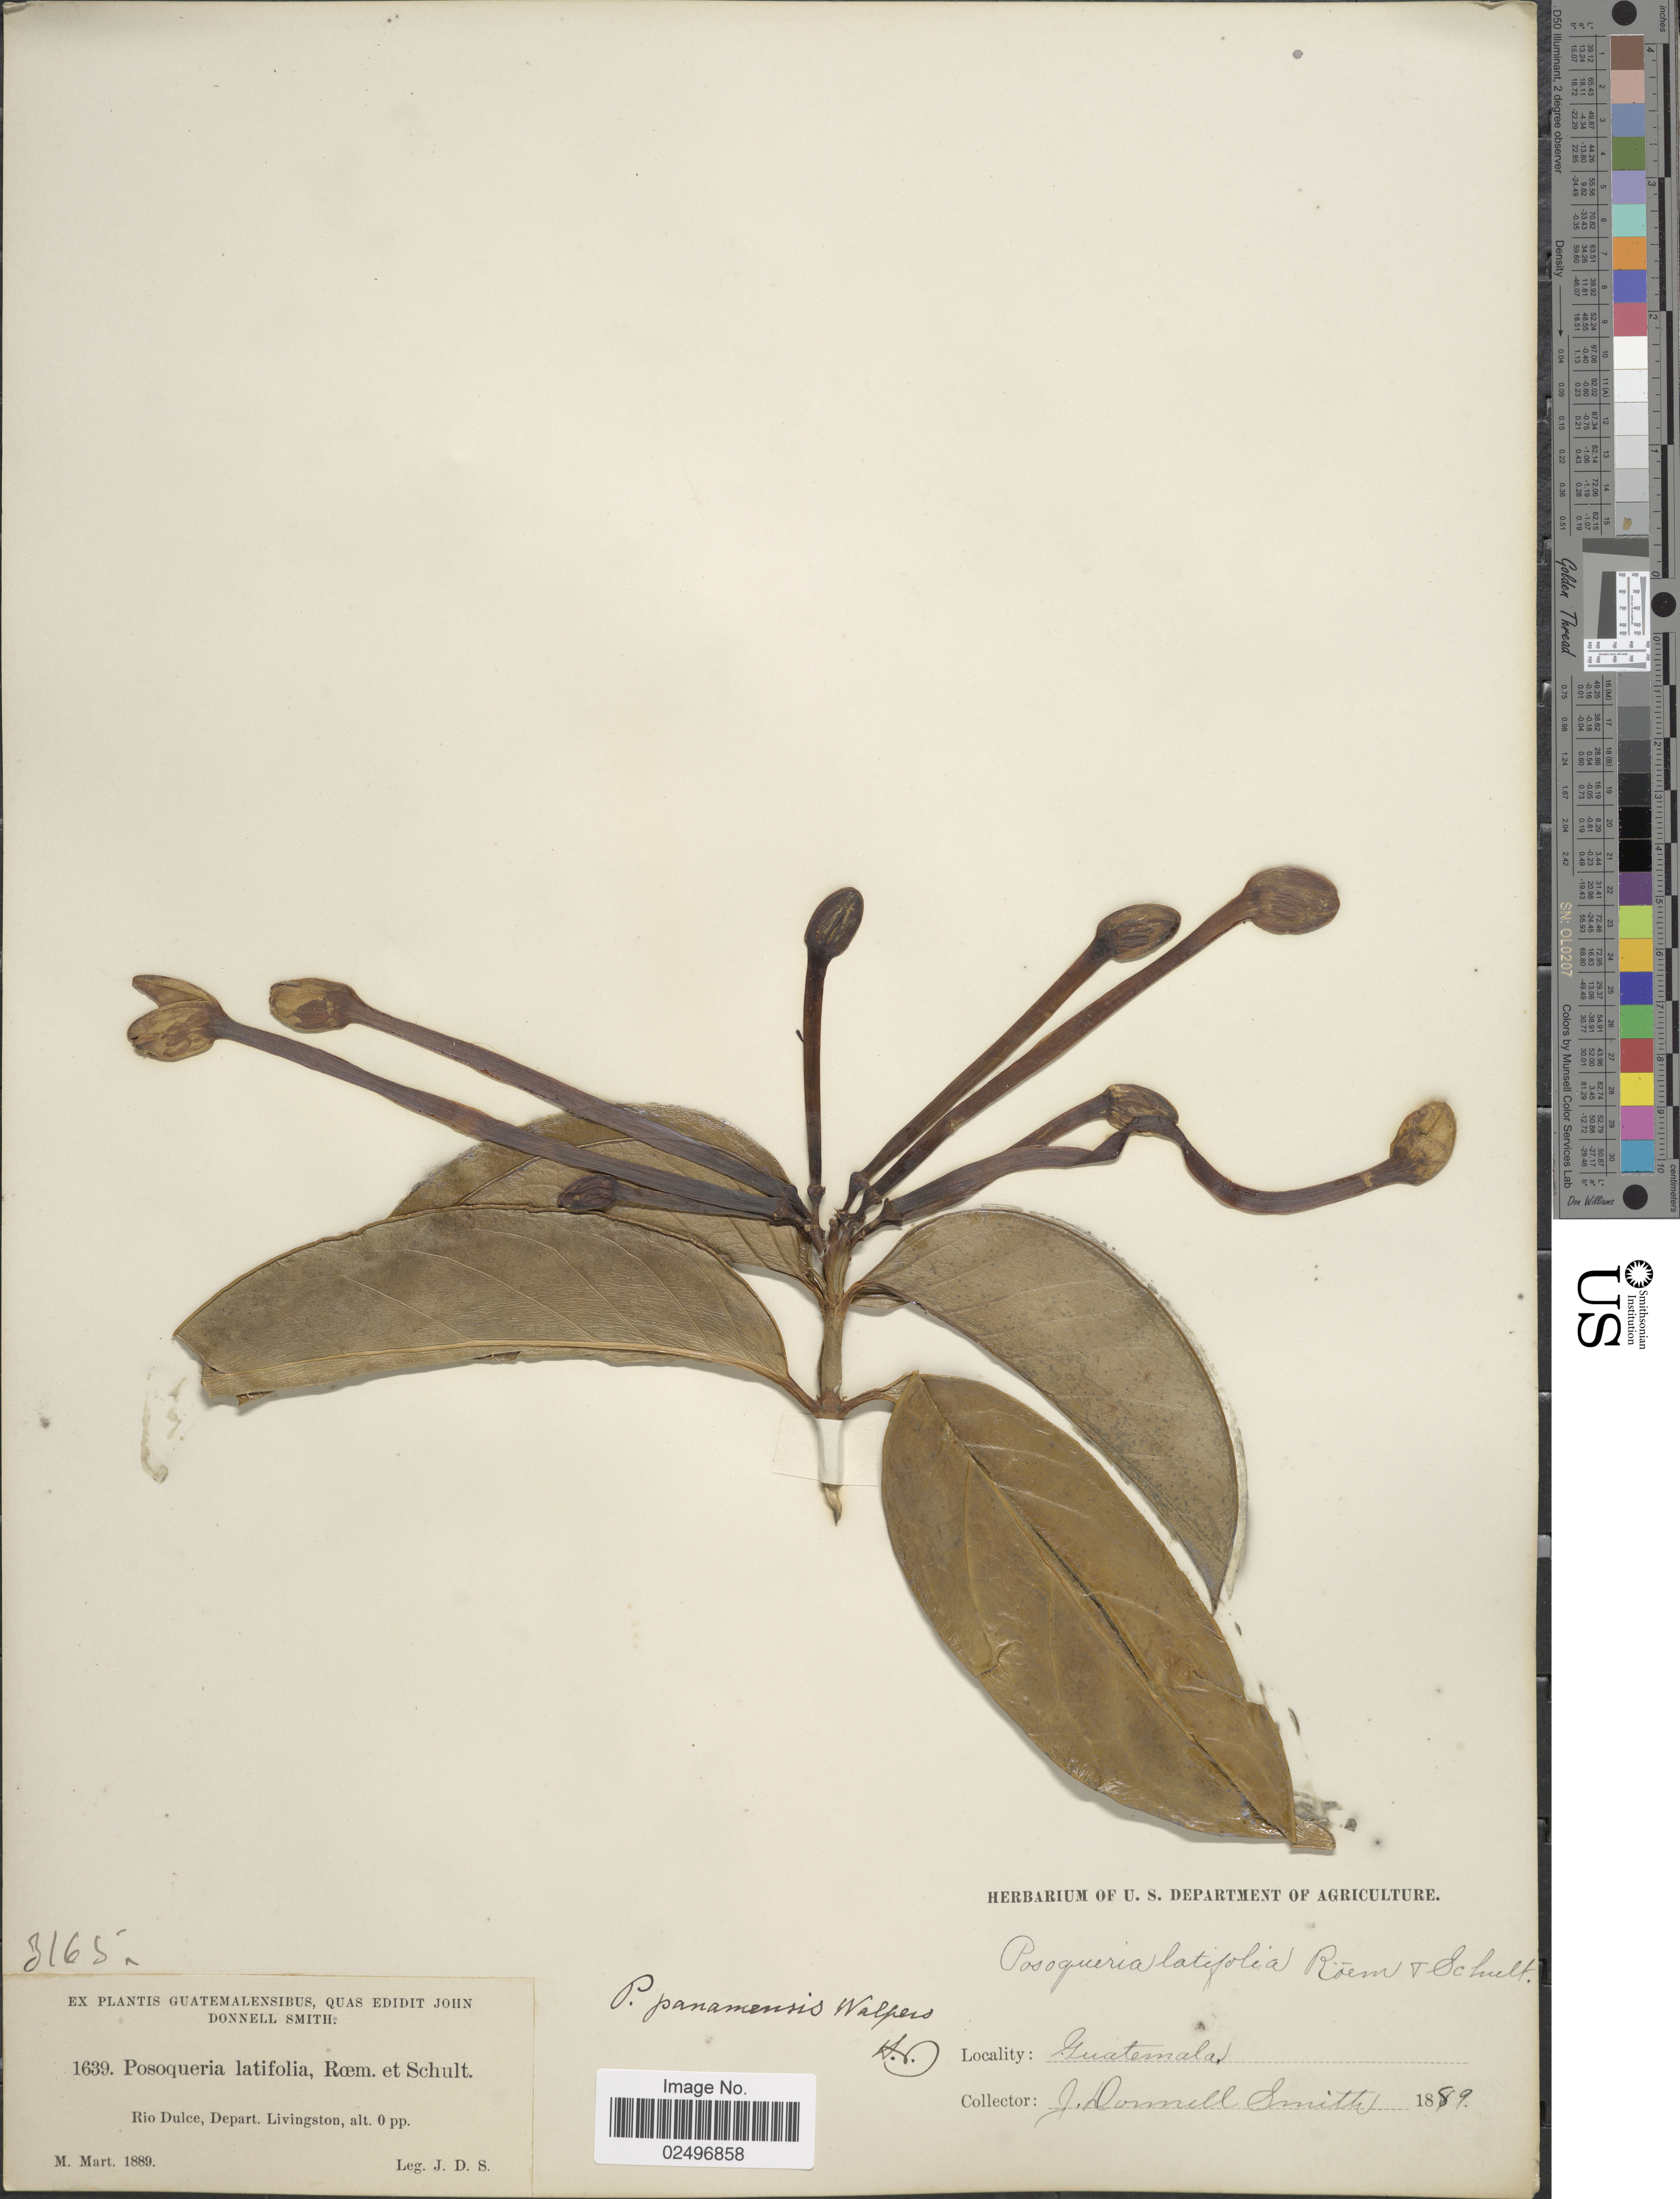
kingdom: Plantae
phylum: Tracheophyta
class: Magnoliopsida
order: Gentianales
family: Rubiaceae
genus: Posoqueria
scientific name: Posoqueria latifolia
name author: (Rudge) Roem. & Schult.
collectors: J. Donnell Smith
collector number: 1639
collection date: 1889-03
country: Guatemala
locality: Rio Dulce, Depart. Livingston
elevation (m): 0